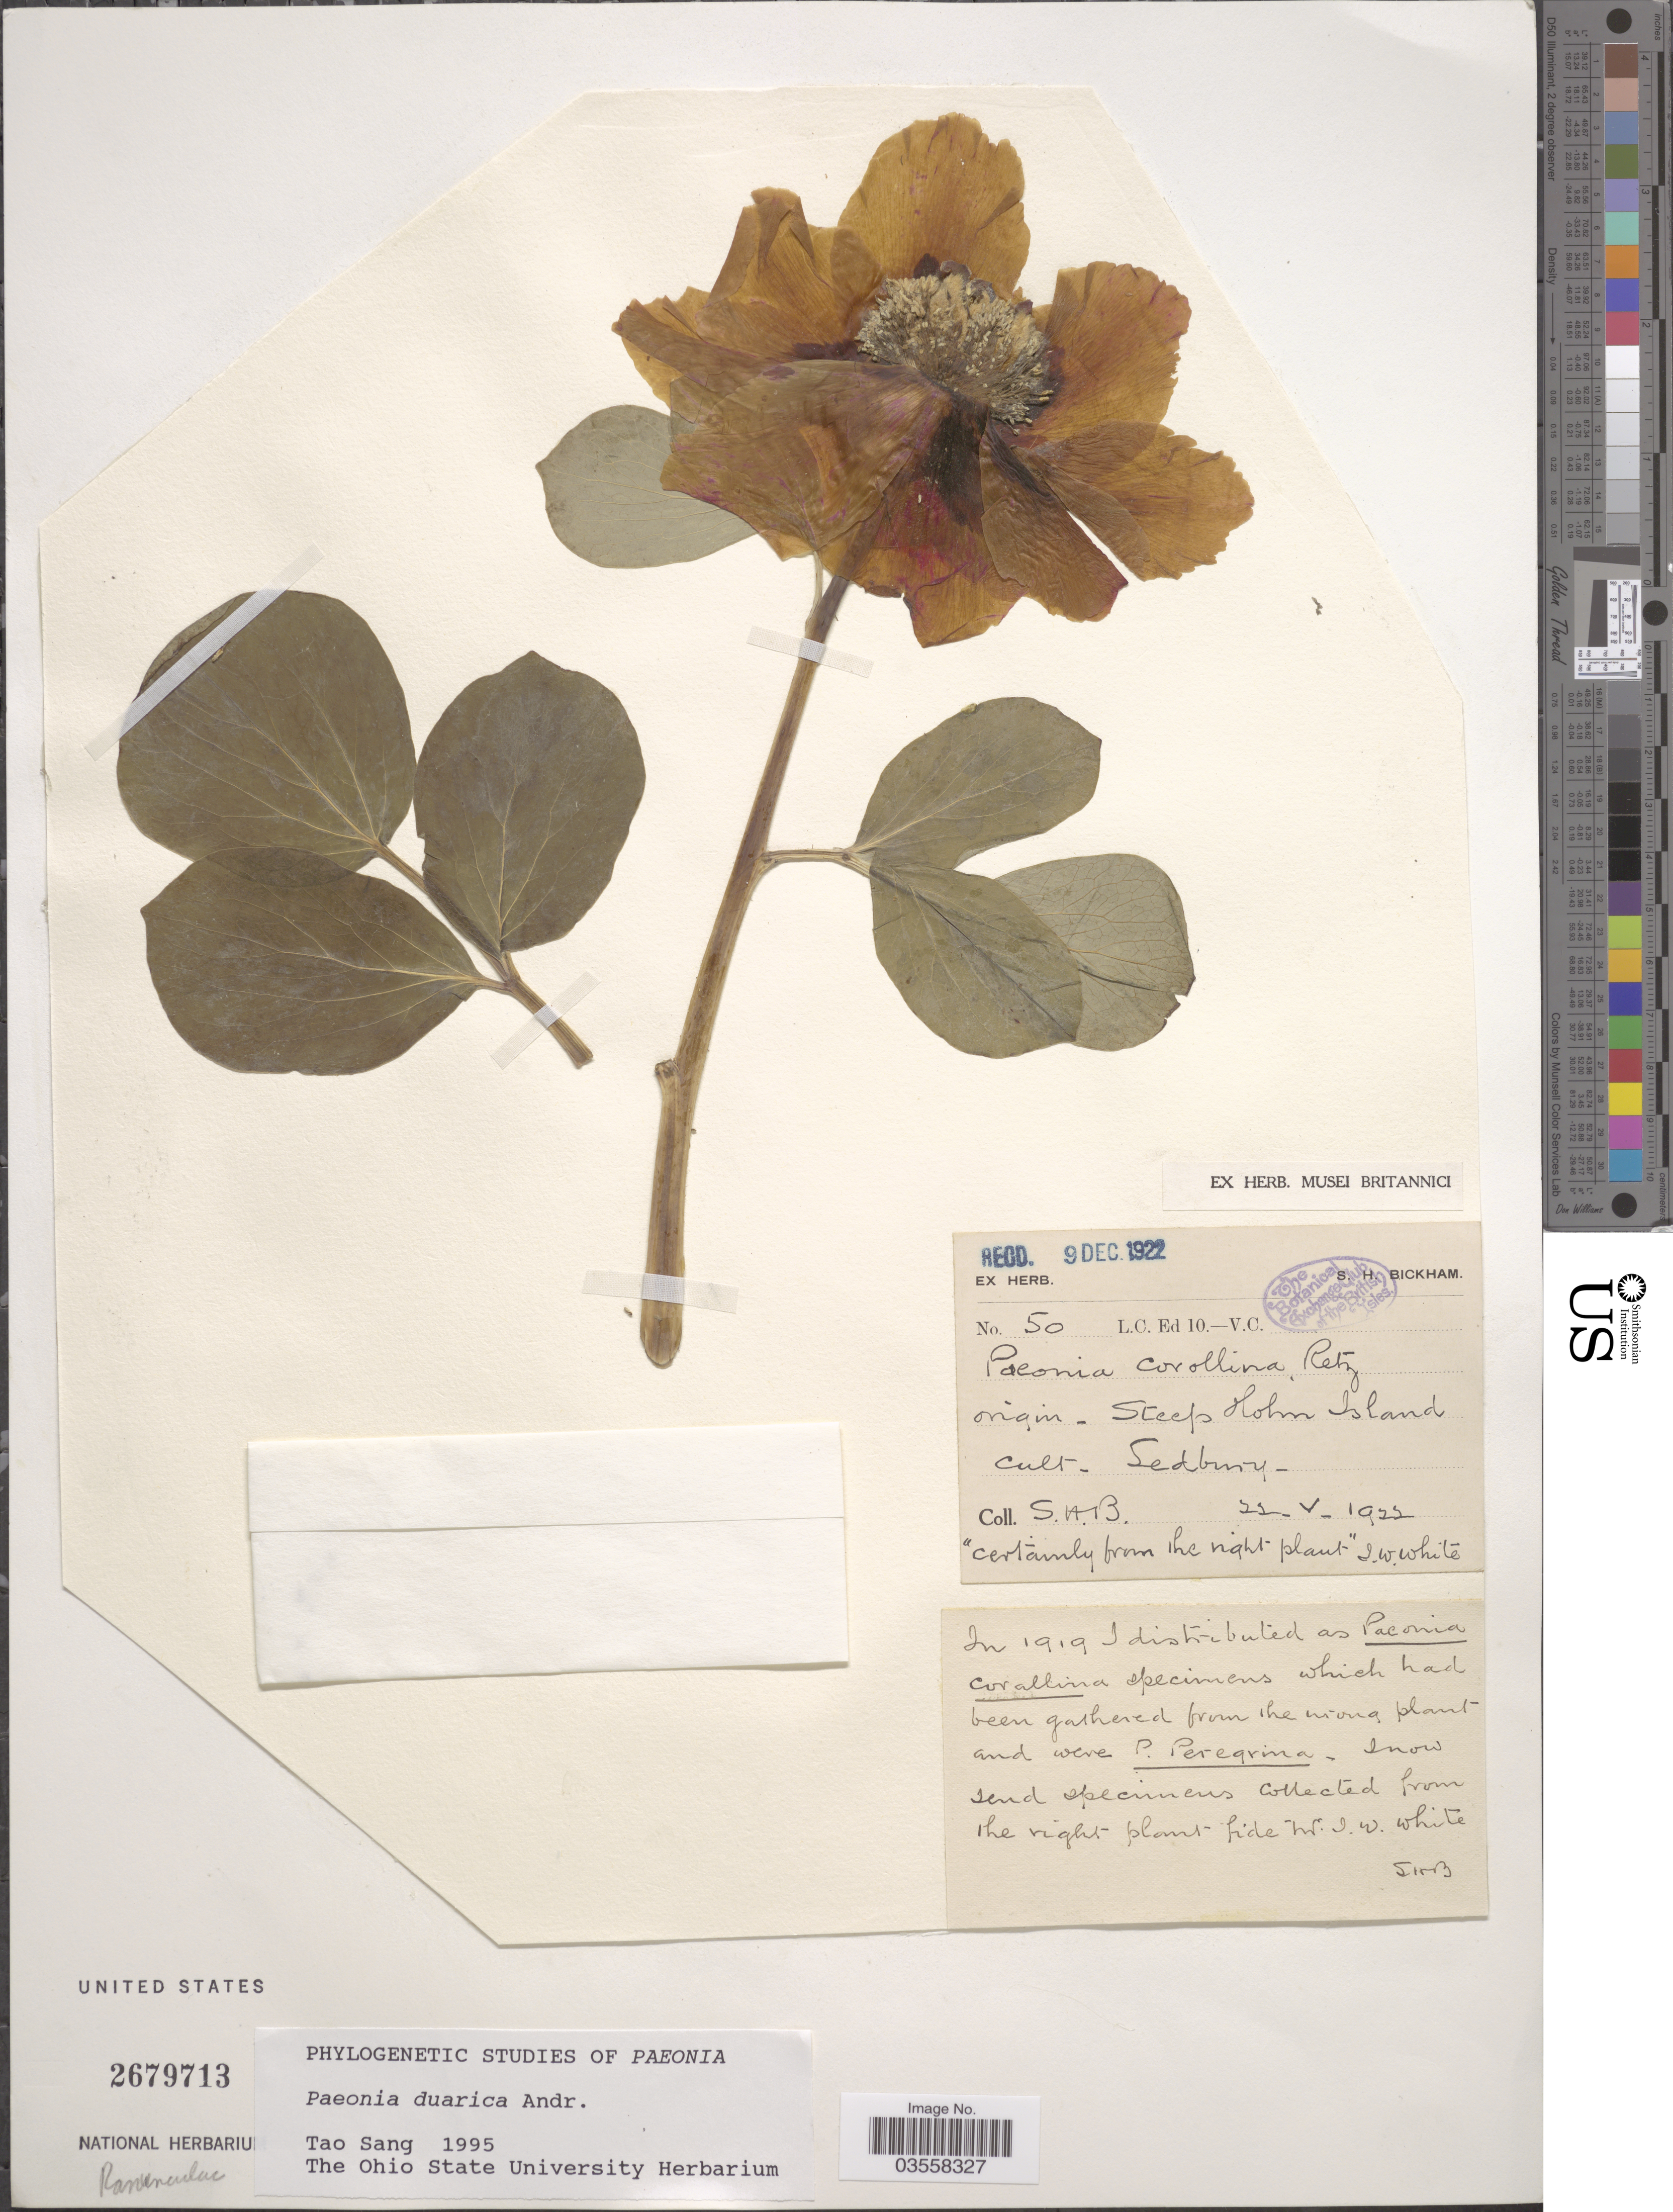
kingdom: Plantae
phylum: Tracheophyta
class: Magnoliopsida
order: Saxifragales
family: Paeoniaceae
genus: Paeonia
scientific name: Paeonia daurica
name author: Andrews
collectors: S. Bickham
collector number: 50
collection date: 1922-05-22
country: United Kingdom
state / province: England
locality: Steep Holm Island, Sedbury.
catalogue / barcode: US 2679713